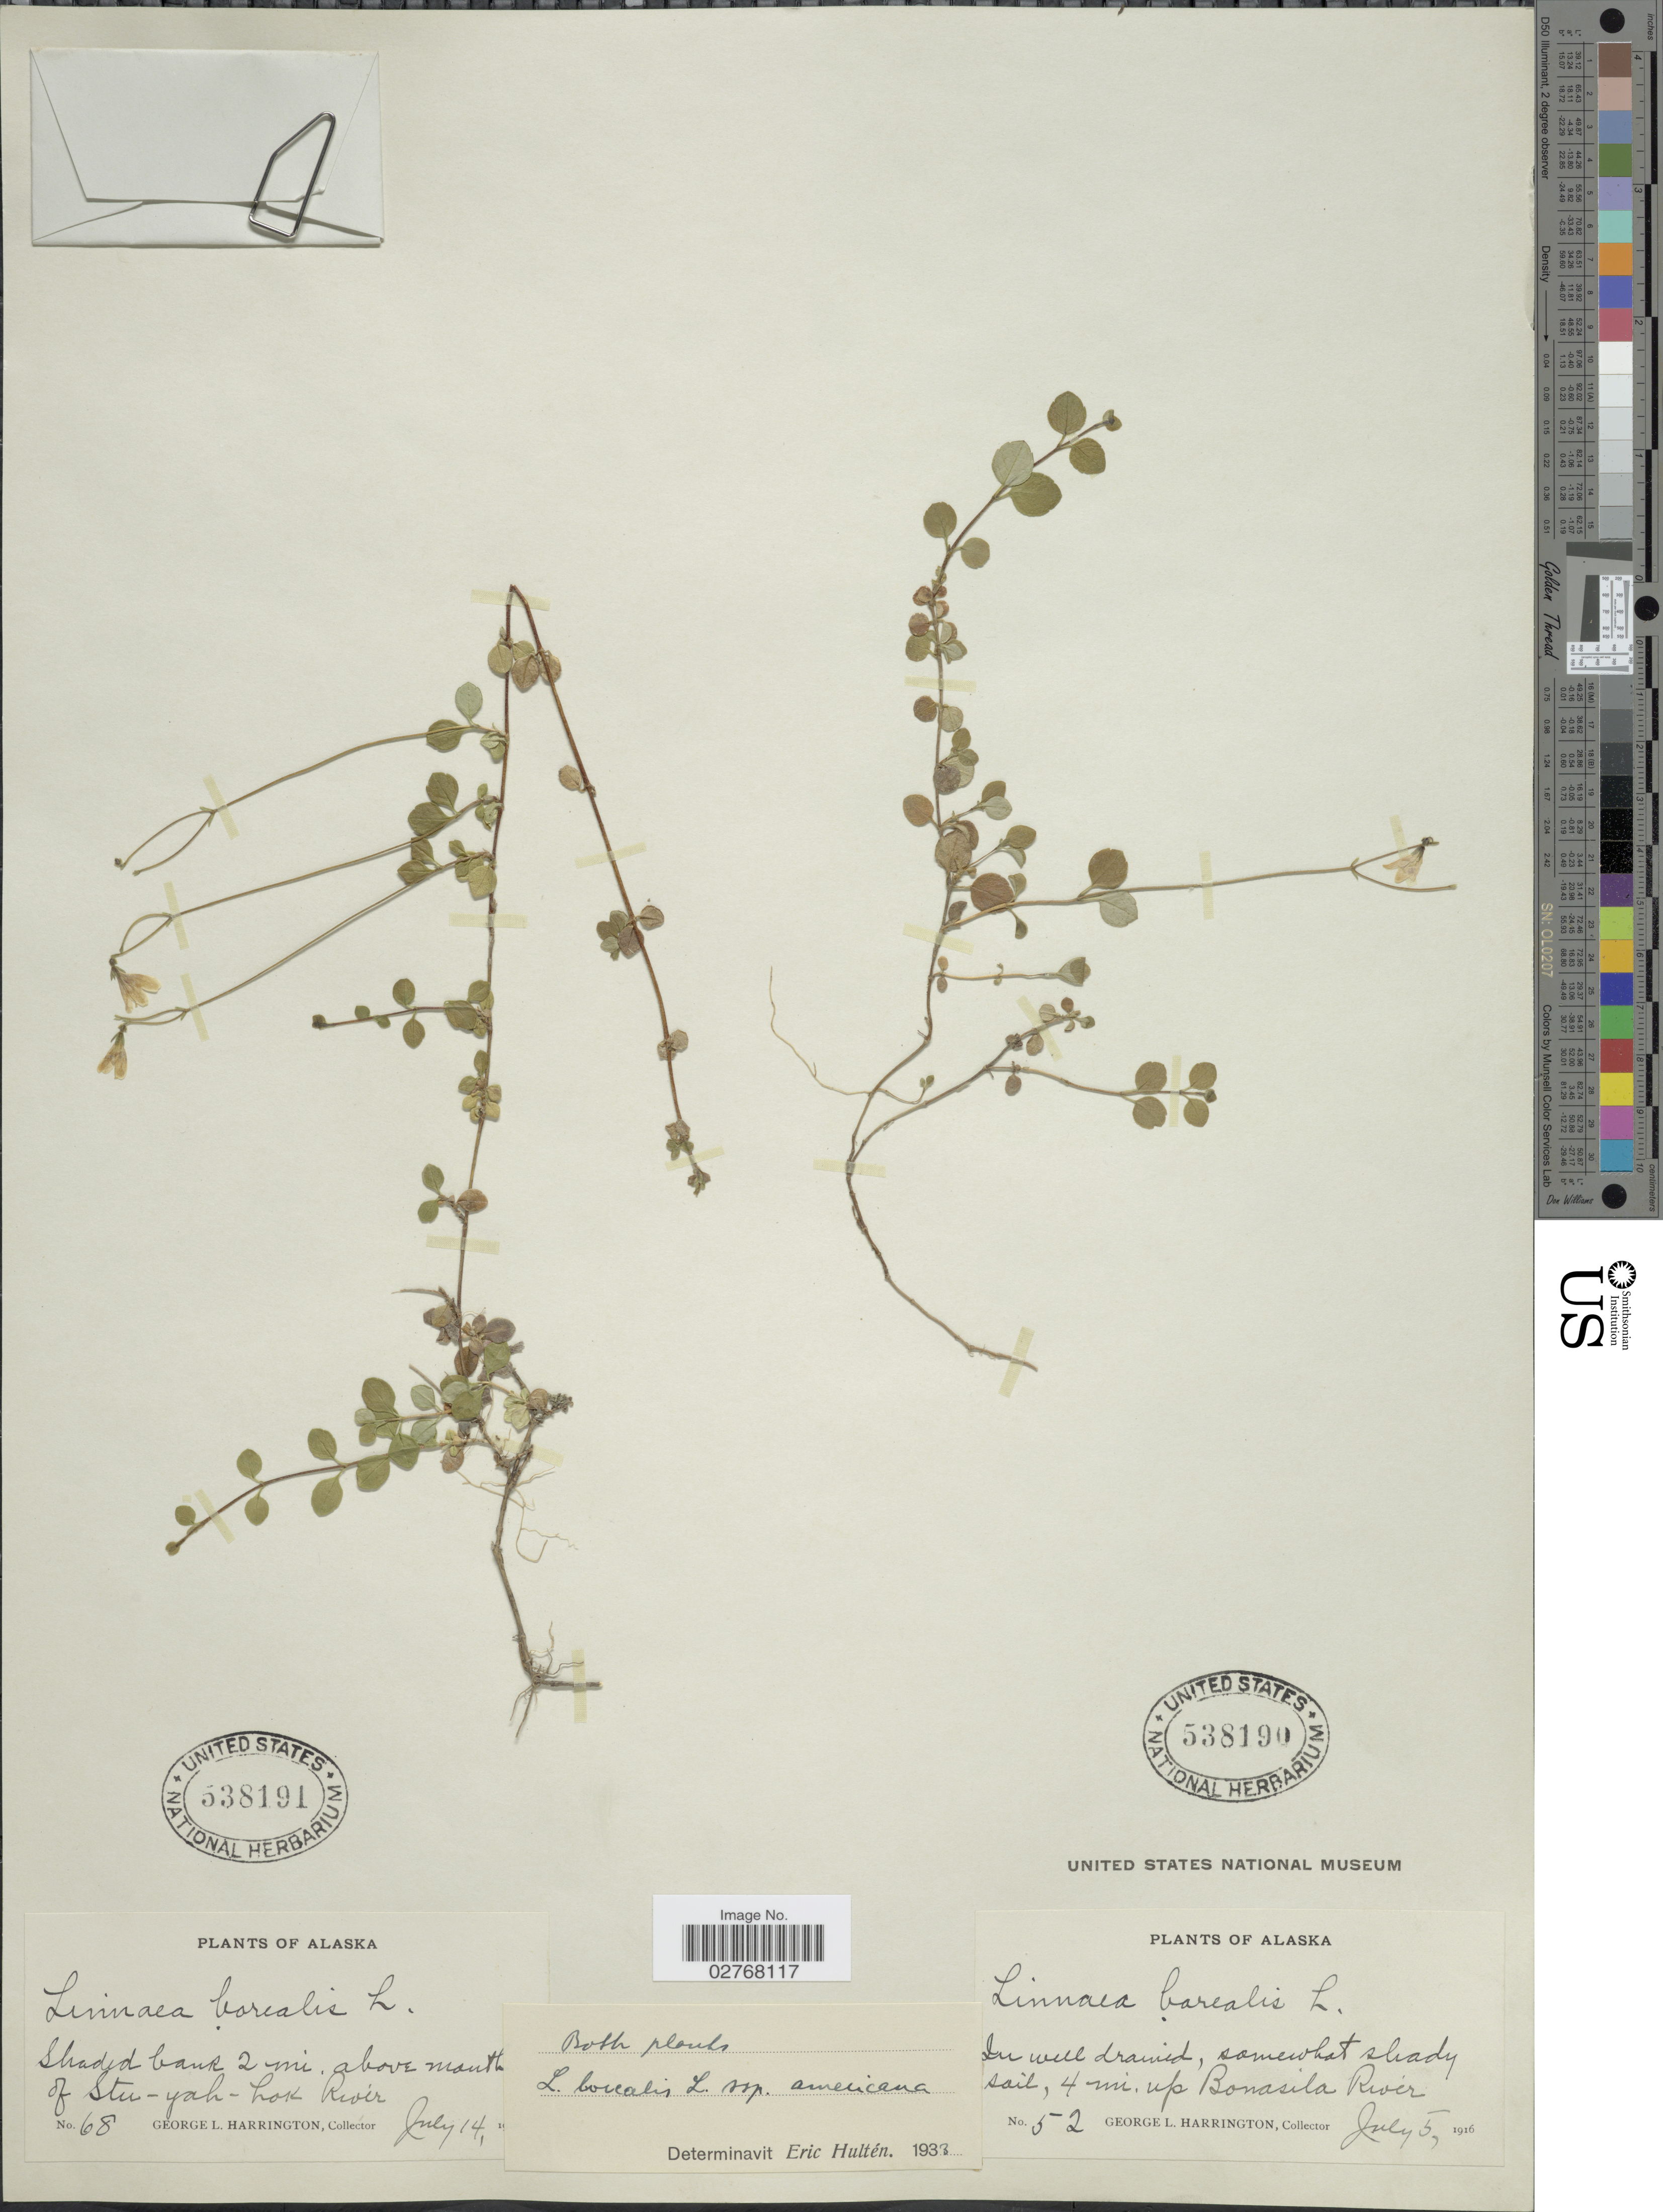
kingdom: Plantae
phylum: Tracheophyta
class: Magnoliopsida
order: Dipsacales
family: Caprifoliaceae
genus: Linnaea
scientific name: Linnaea borealis var. americana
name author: (J. Forbes) Rehder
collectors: G. Harrington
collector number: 68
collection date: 1900-07-14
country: United States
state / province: Alaska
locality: Shaded bank 2 mi. above mouth of Stu-yah-hok River.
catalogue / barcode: US 538191